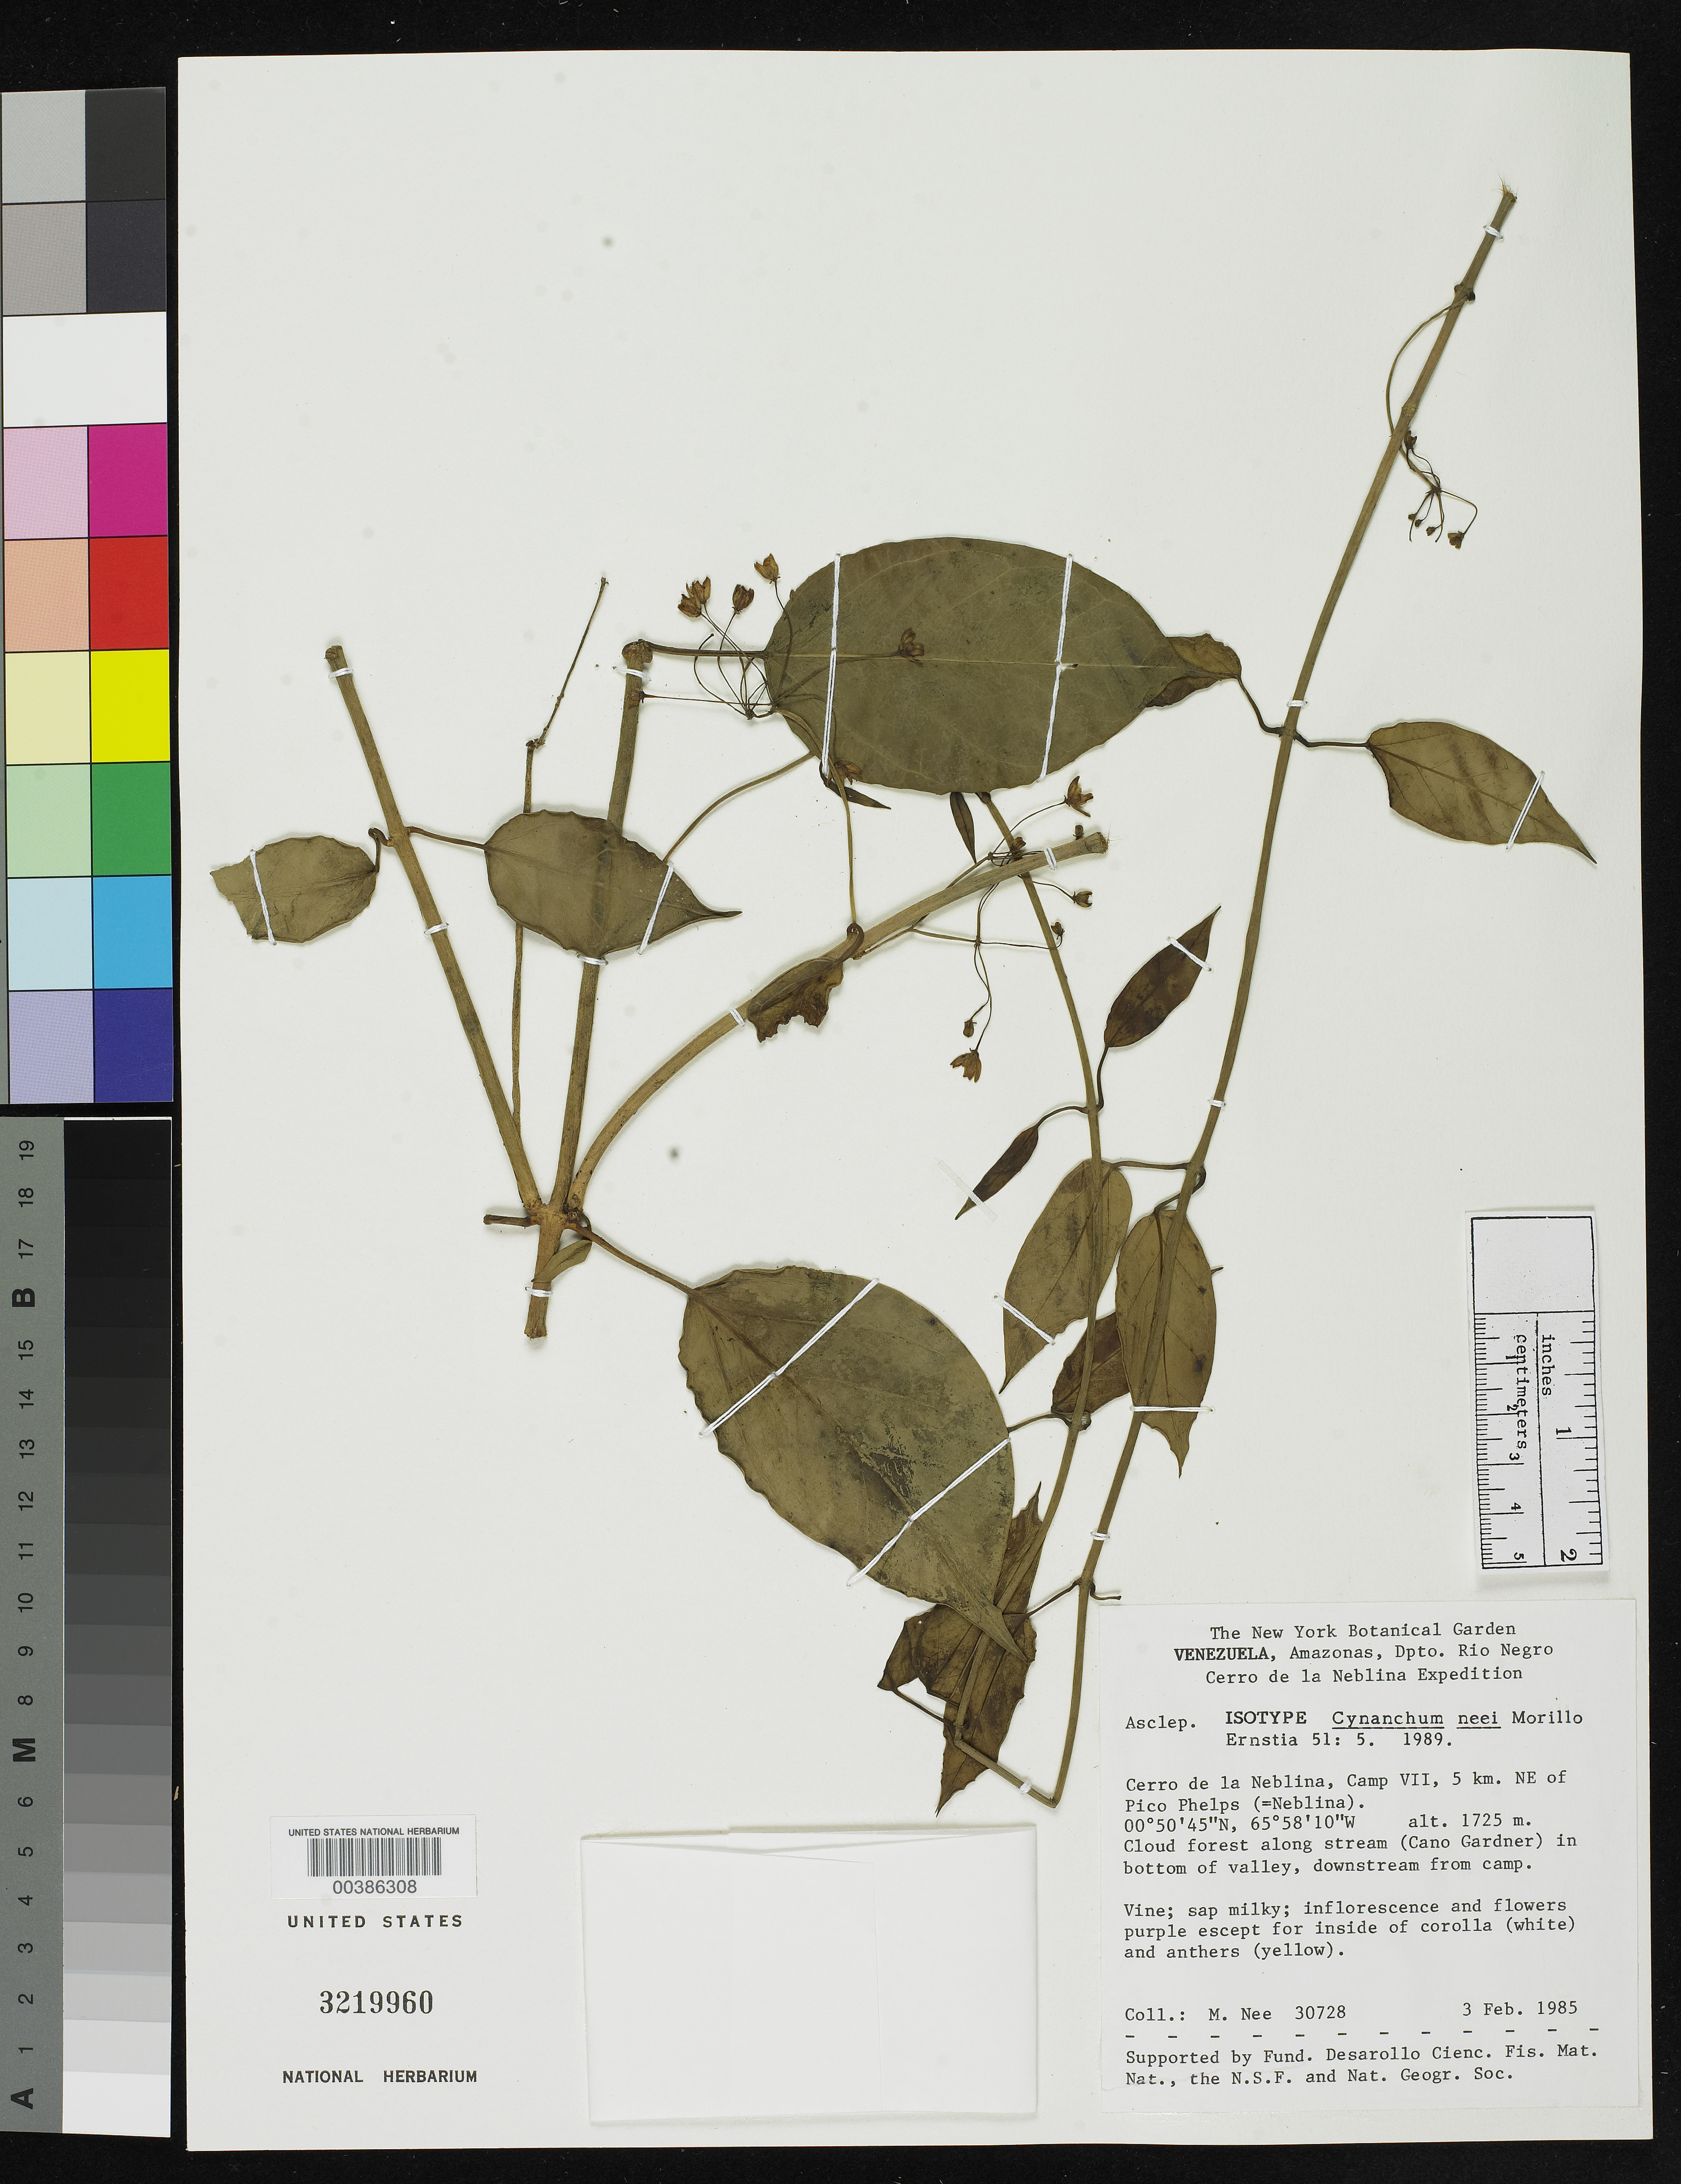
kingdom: Plantae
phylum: Tracheophyta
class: Magnoliopsida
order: Gentianales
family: Apocynaceae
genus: Cynanchum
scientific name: Cynanchum neei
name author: Morillo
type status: Isotype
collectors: M. Nee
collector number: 30728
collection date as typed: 03 Feb 1985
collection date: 1985-02-03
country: Venezuela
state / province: Amazonas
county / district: Rio Negro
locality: Cerro de La Neblina, Camp VII, 5 km NE of Pico Phelps, along stream (Cano Gardner) bottom of valley, downstream from camp.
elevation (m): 1725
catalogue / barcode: US 3219960